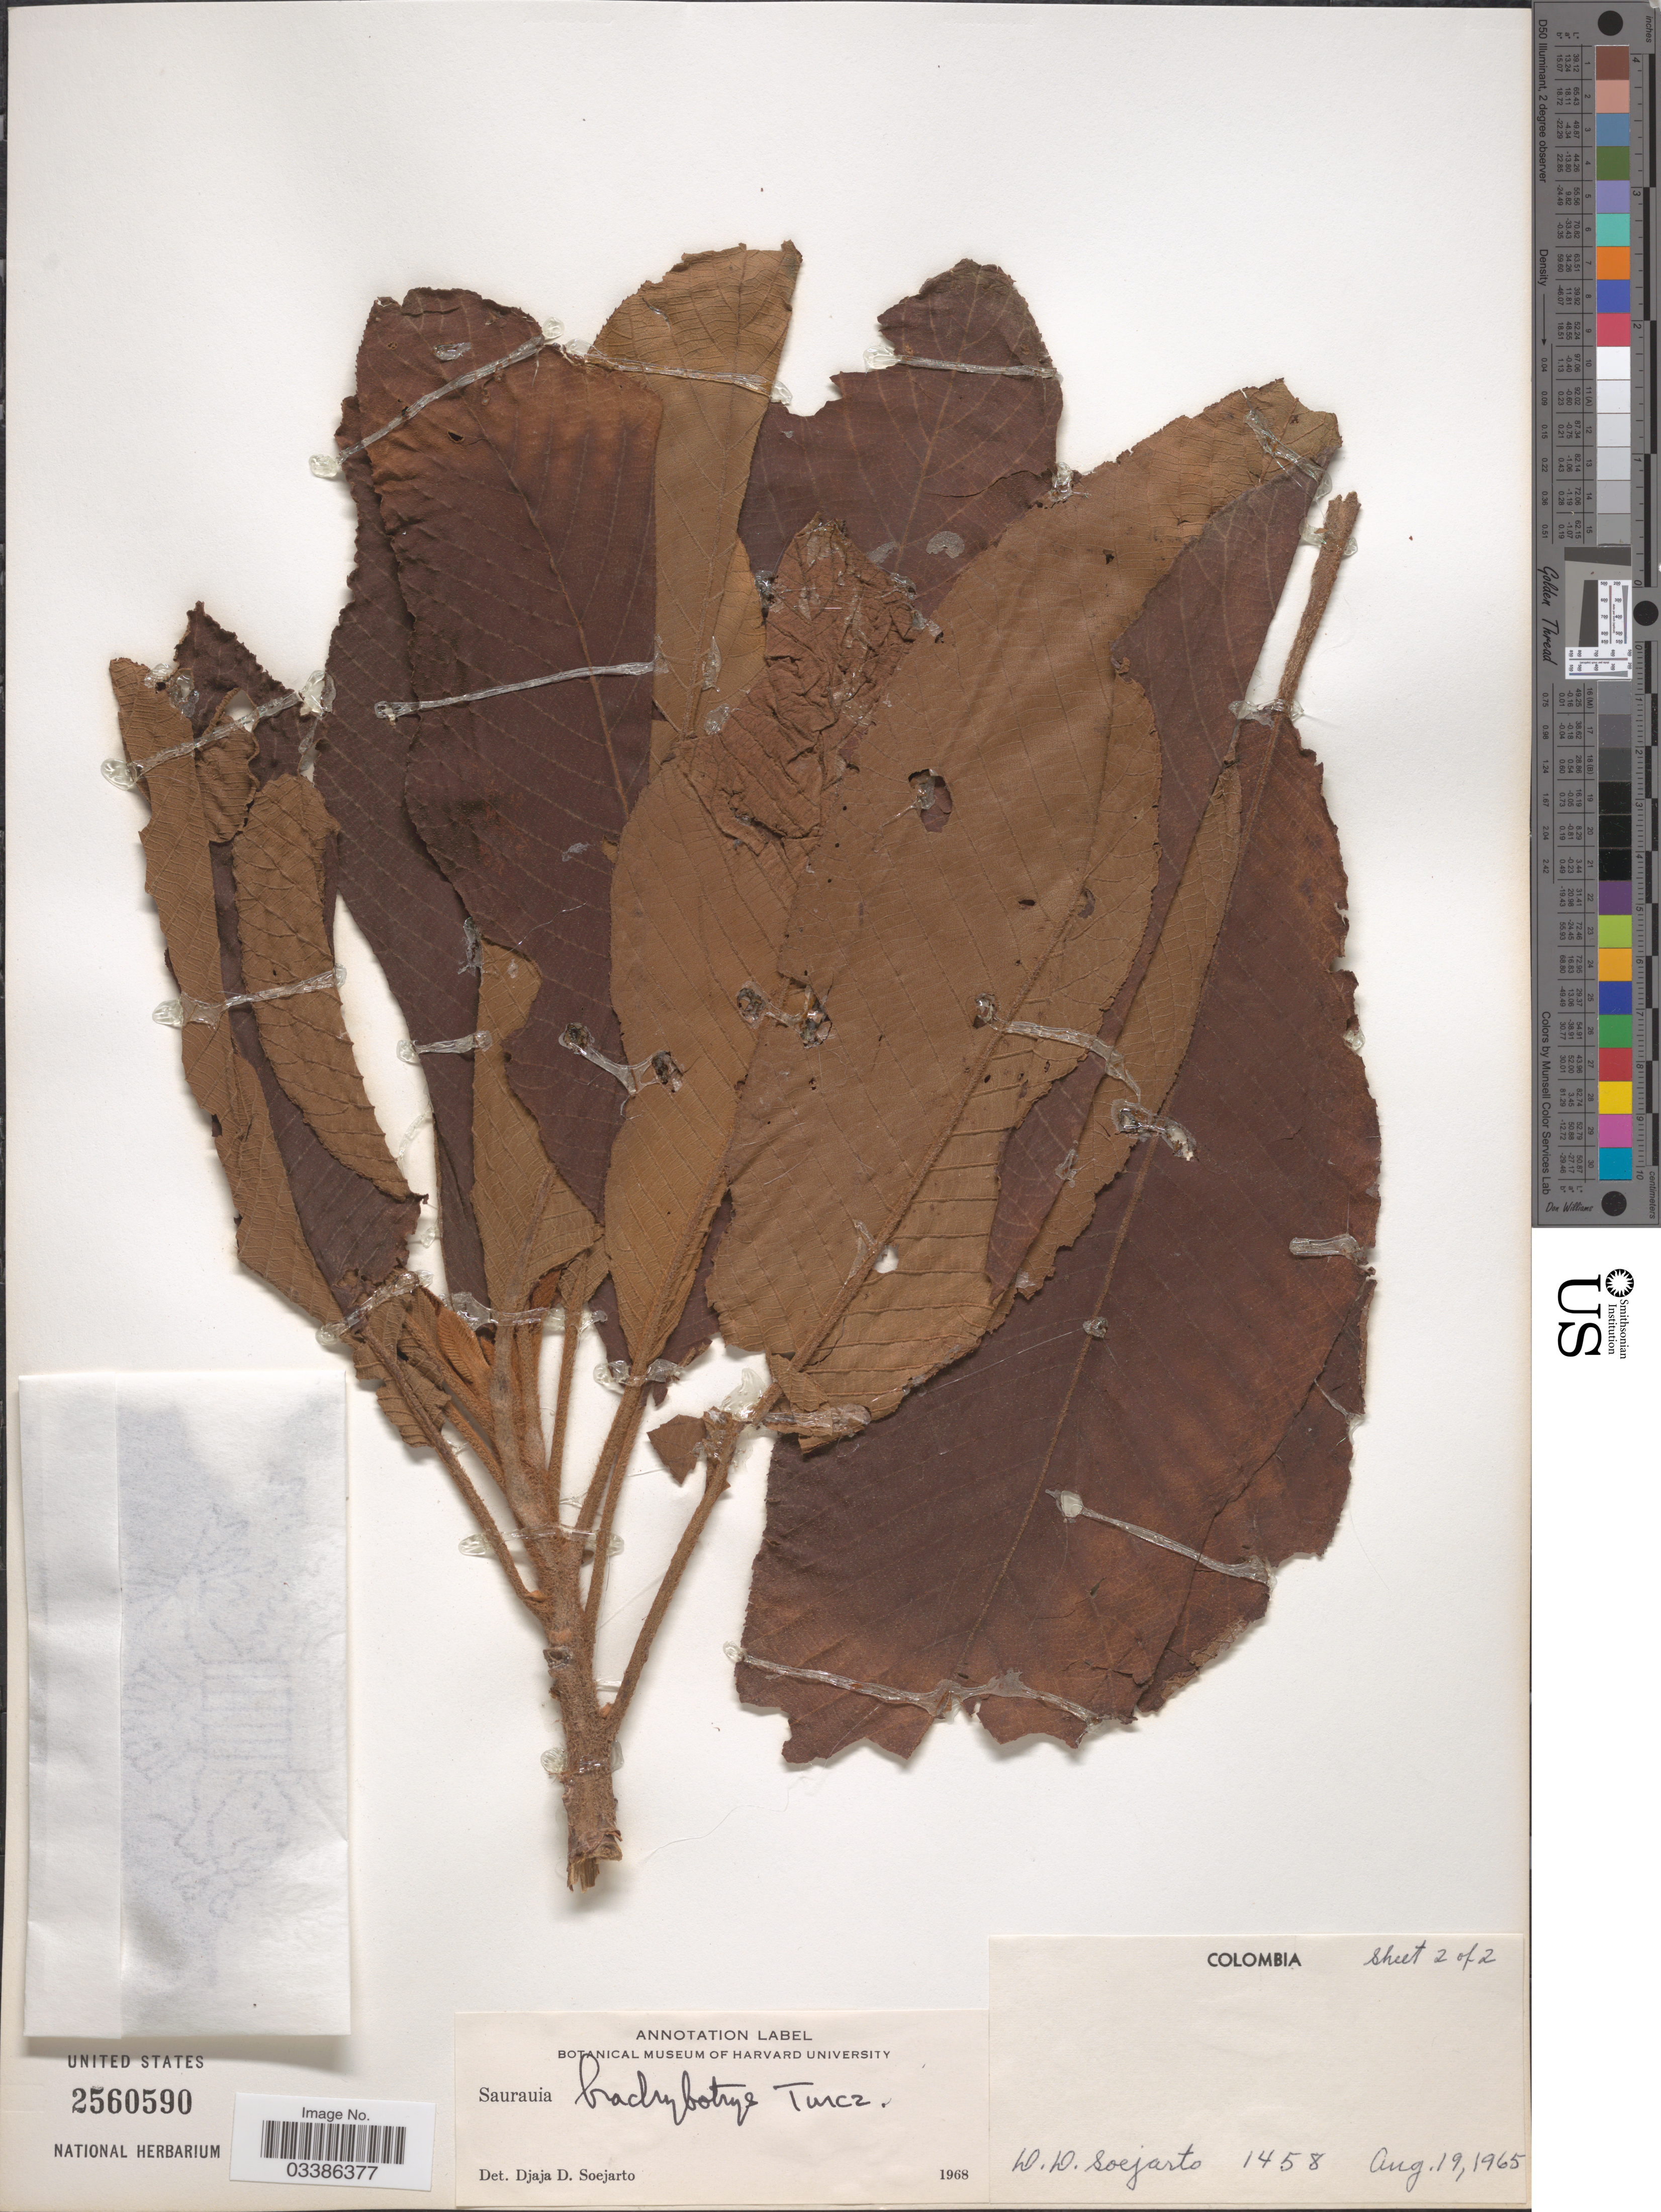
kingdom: Plantae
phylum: Tracheophyta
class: Magnoliopsida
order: Ericales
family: Actinidiaceae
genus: Saurauia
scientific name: Saurauia brachybotrys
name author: Turcz.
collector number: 1458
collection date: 1965-08-19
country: Colombia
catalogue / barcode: US 2560590